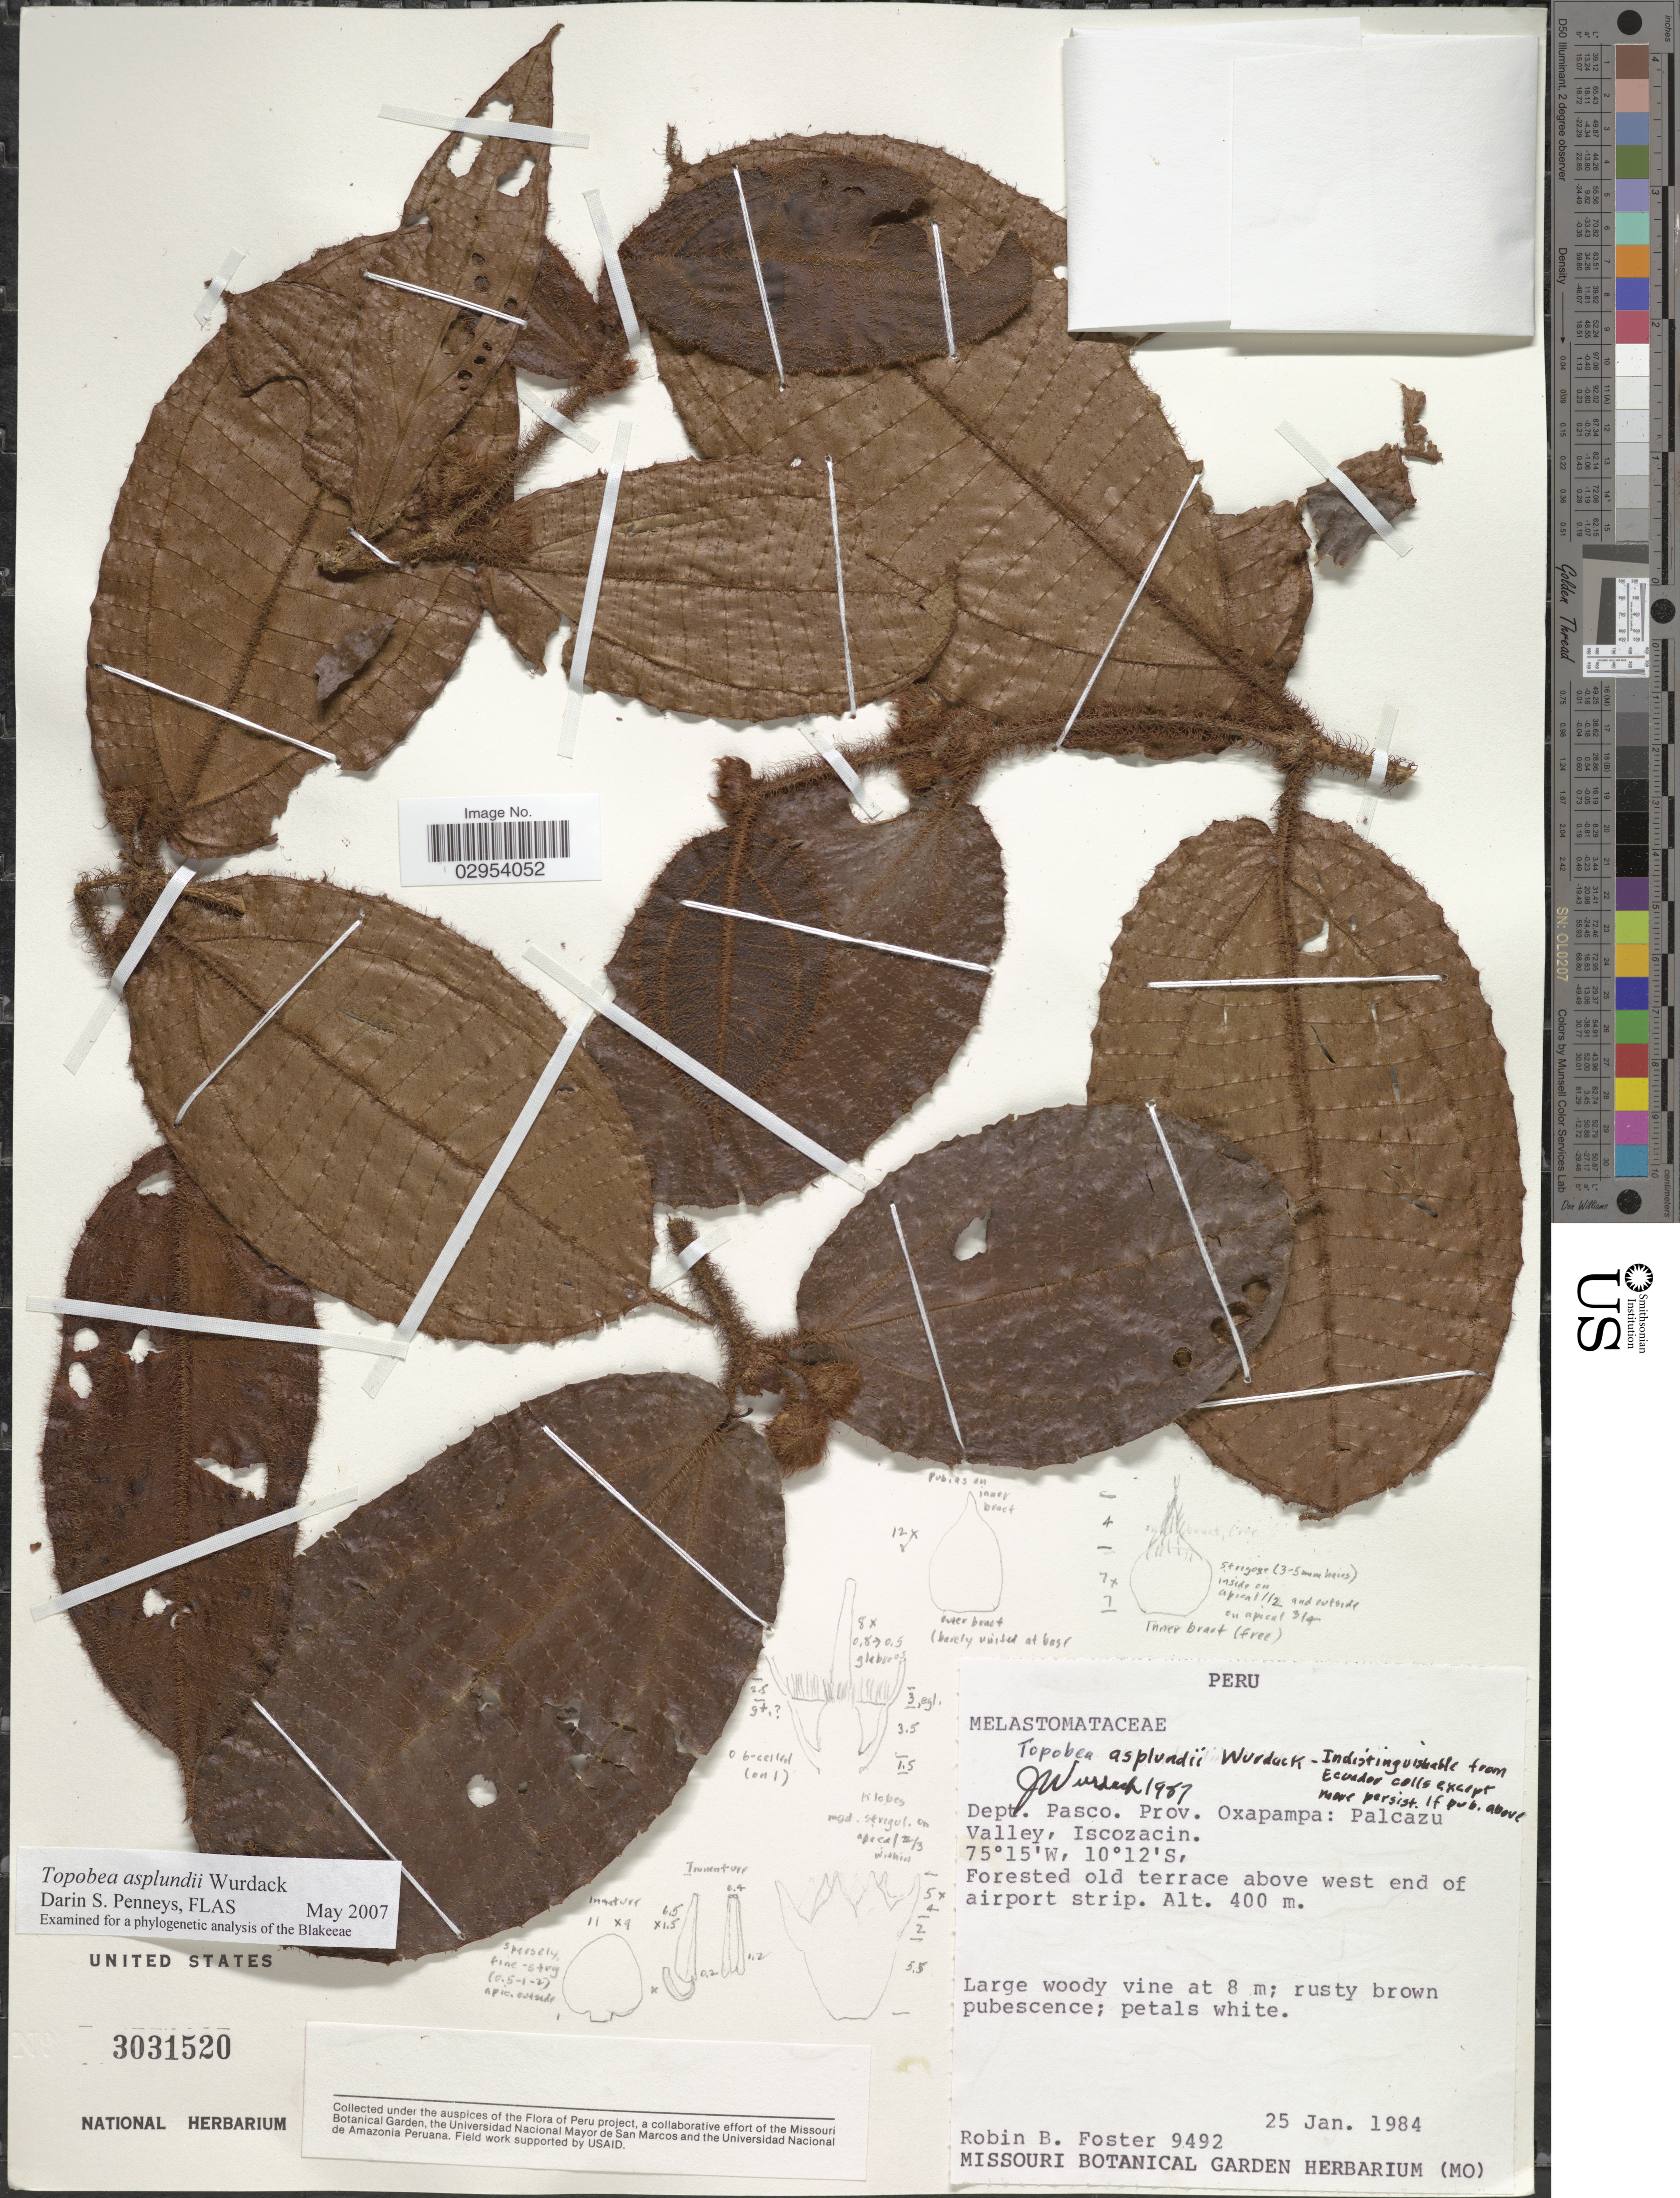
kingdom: Plantae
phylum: Tracheophyta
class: Magnoliopsida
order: Myrtales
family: Melastomataceae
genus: Topobea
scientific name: Topobea asplundii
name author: Wurdack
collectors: R. B. Foster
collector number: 9492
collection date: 1984-01-25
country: Peru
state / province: Pasco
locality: Dept. Pasco. Prov. Oxapampa: Palcazu Valley, Iscozacin. Forested old terrace above west end of airport strip.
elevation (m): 400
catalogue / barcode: US 3031520